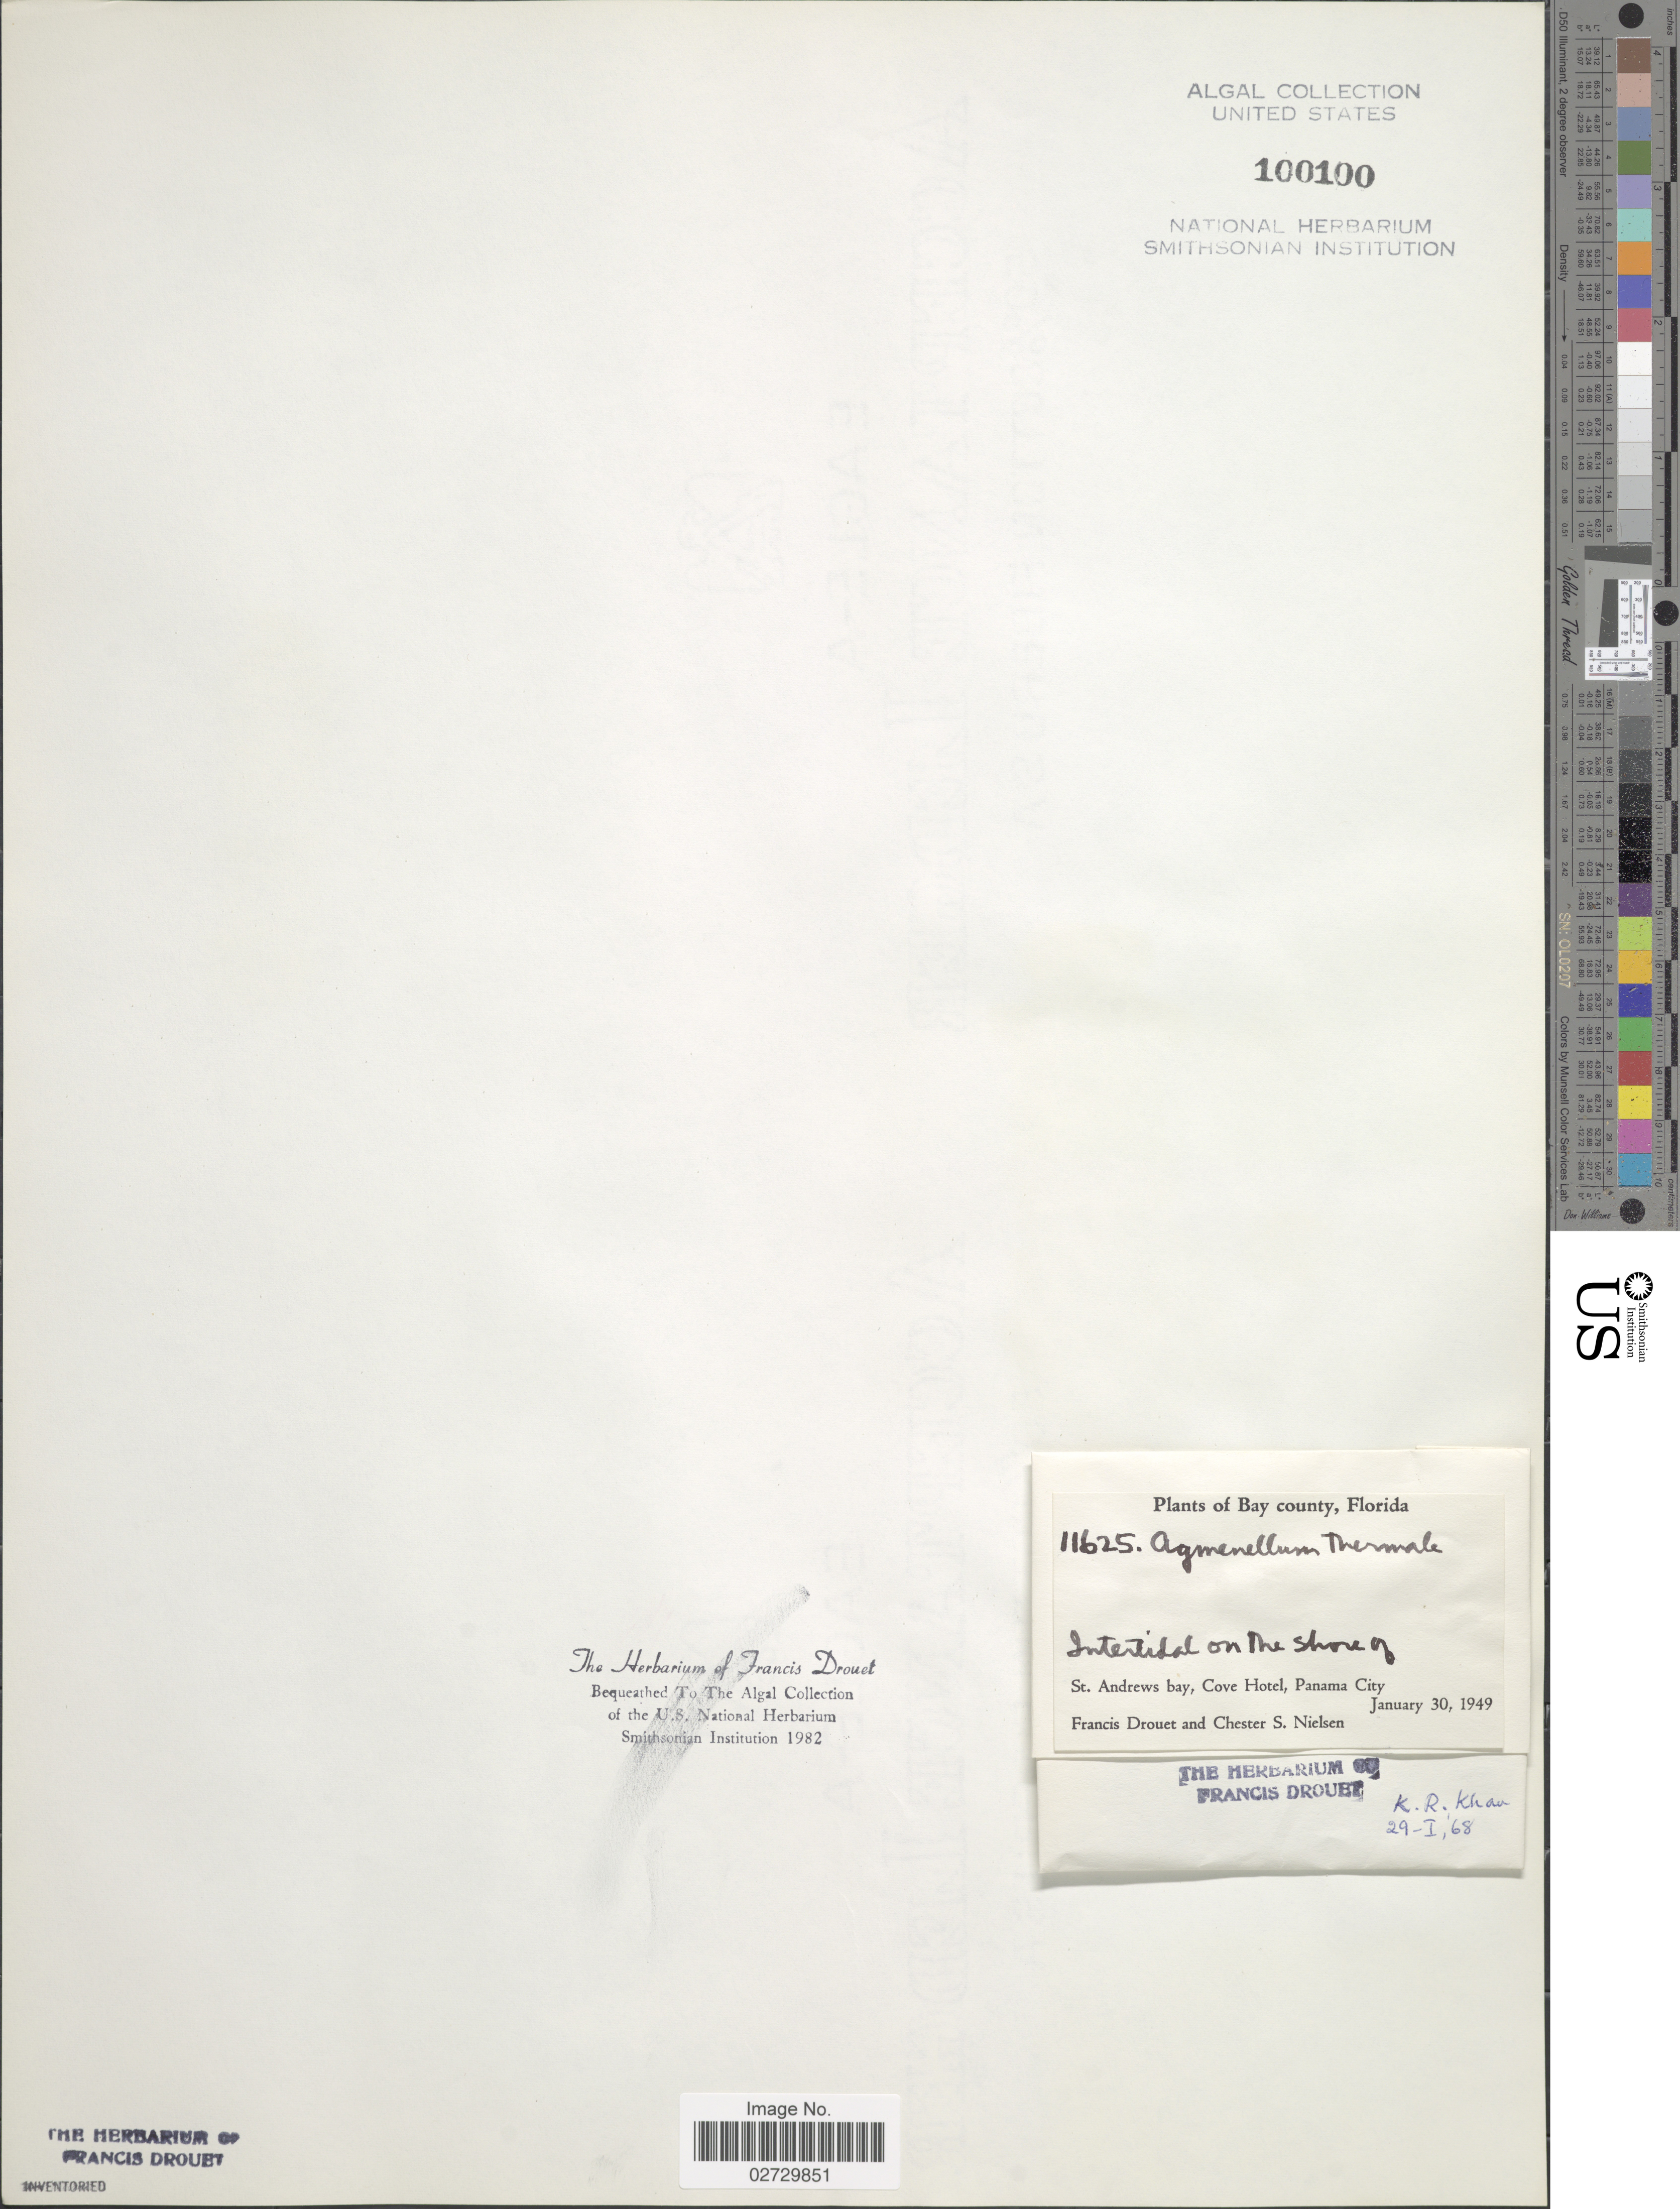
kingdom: Bacteria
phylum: Cyanobacteria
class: Cyanobacteriia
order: Cyanobacteriales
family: Chamaesiphonaceae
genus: Agmenellum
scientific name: Agmenellum thermale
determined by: Drouet, F. E.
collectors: F. E. Drouet & C. S. Nielsen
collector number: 11625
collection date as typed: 30 Jan 1949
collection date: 1949-01-30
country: United States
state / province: Florida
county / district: Bay County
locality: St. Andrew Bay, Cove Hotel, Panama City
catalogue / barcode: US 100100